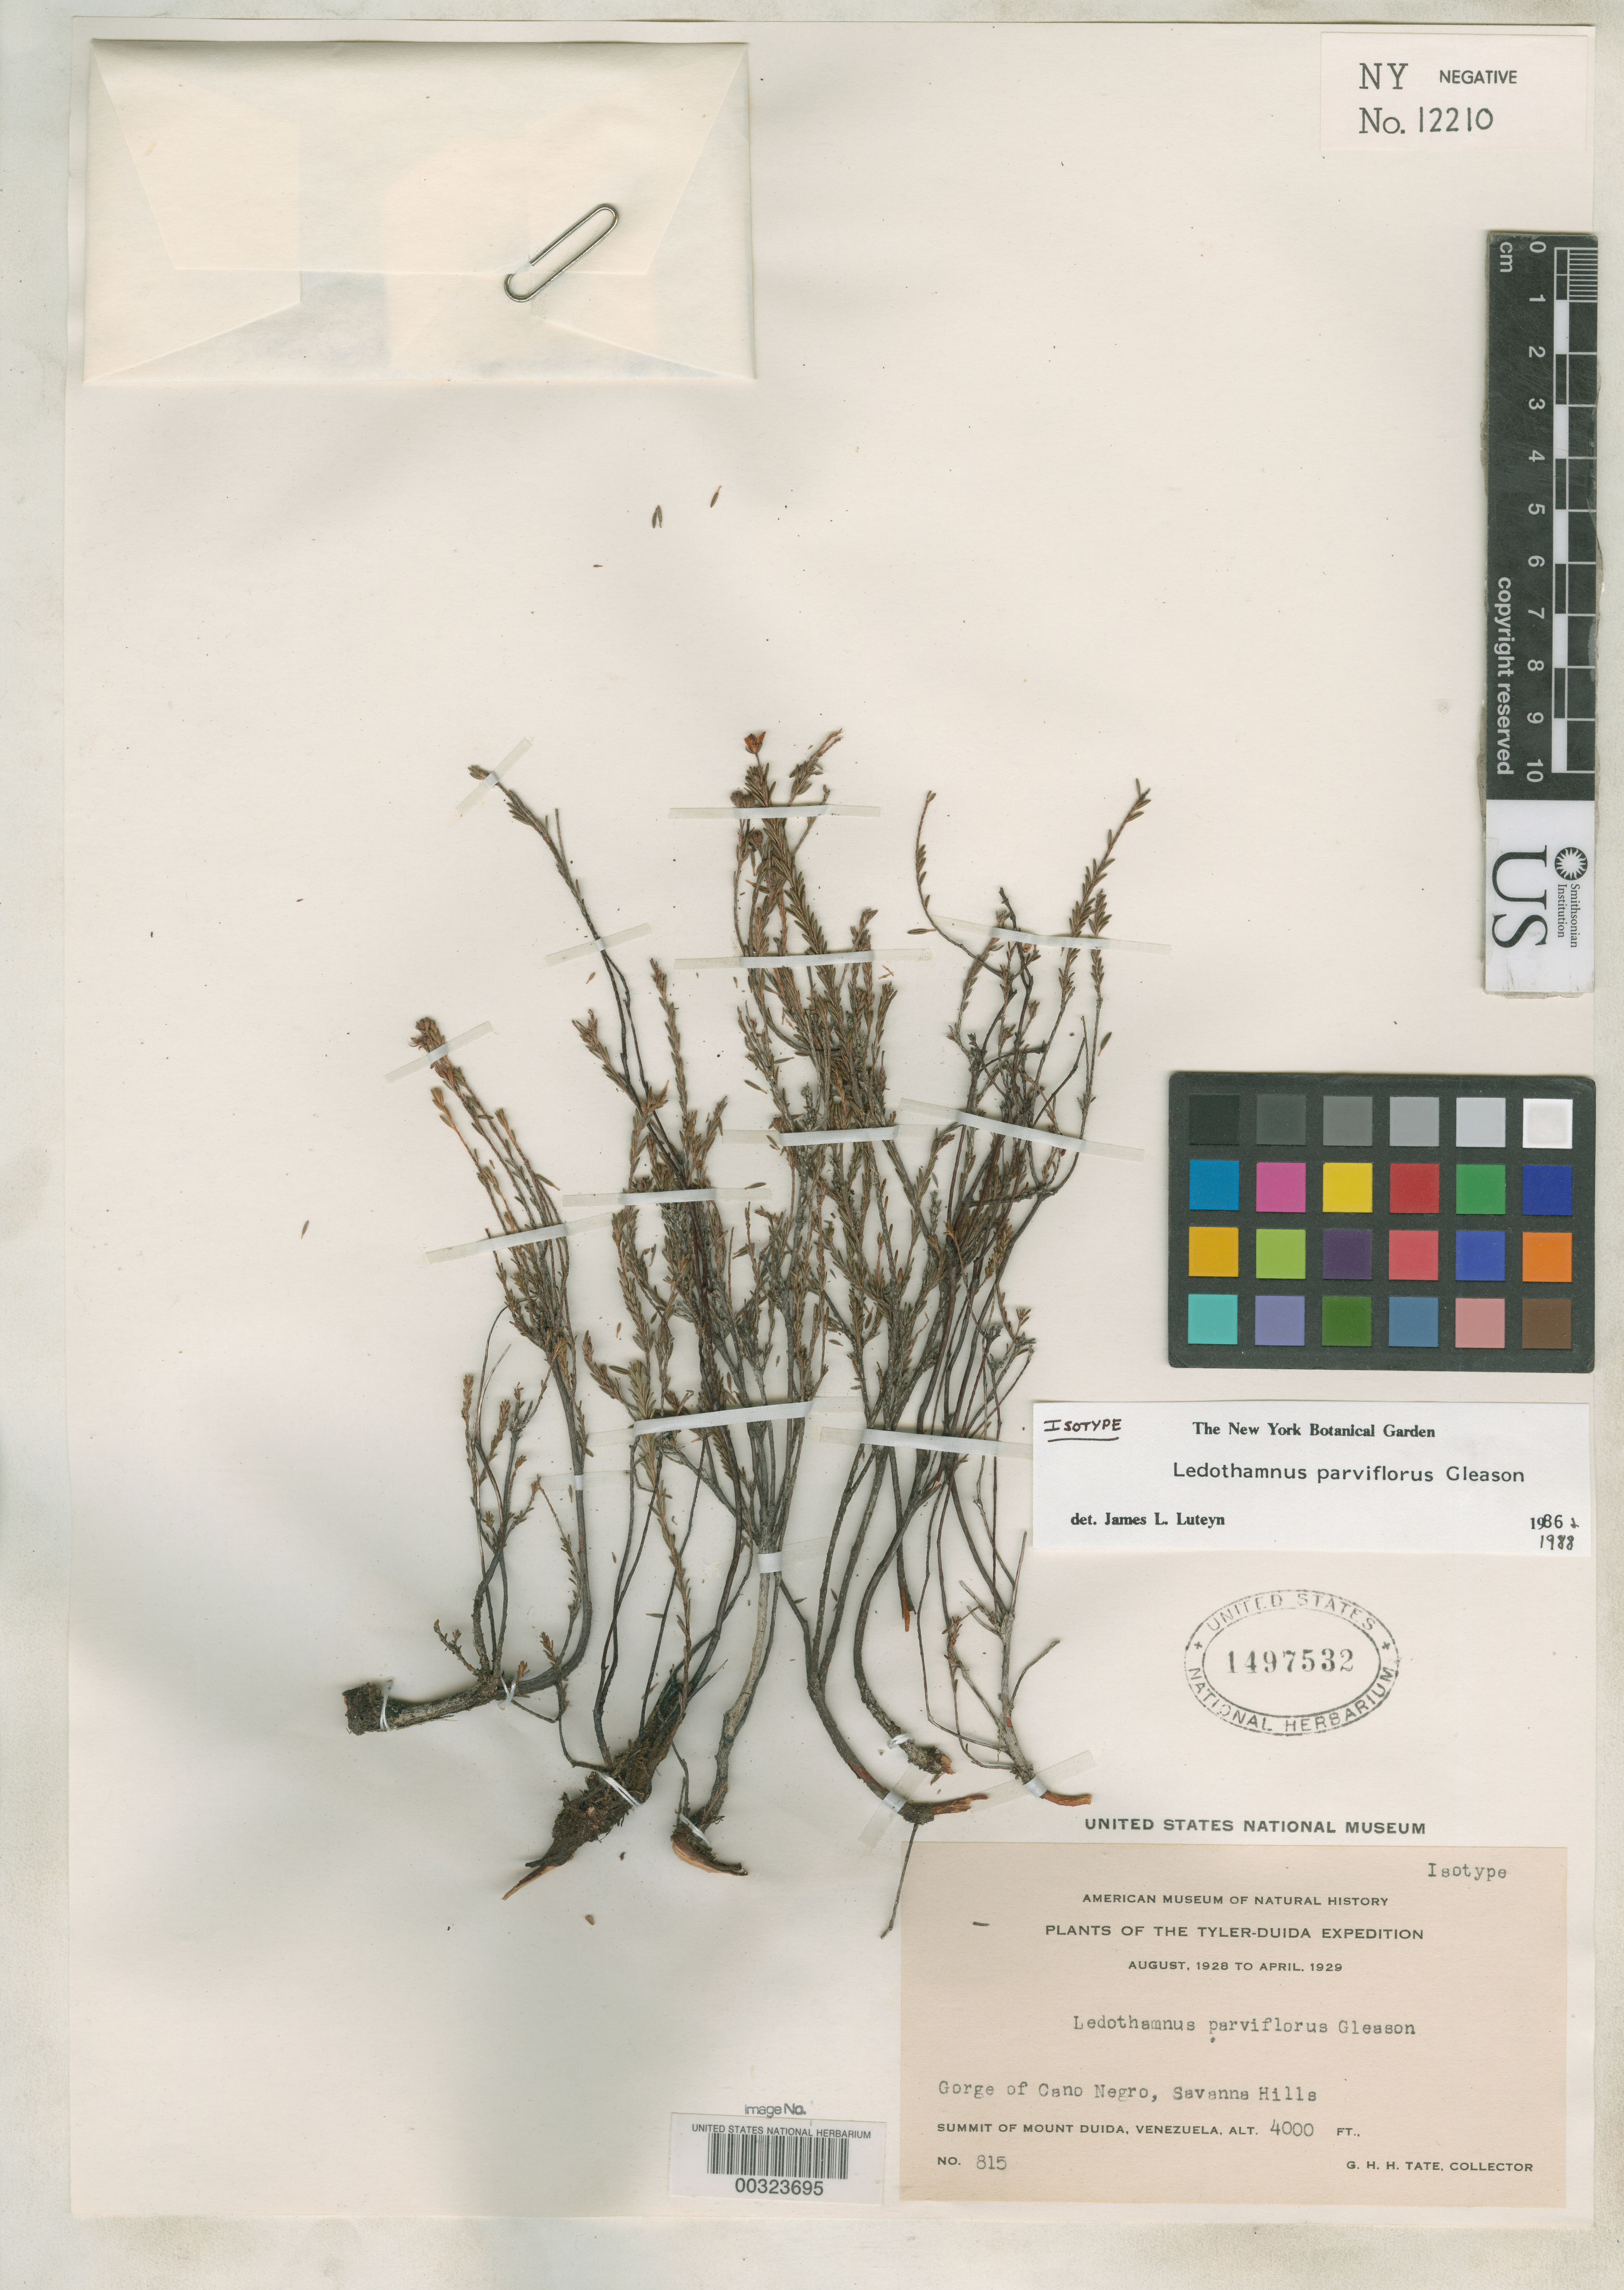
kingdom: Plantae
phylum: Tracheophyta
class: Magnoliopsida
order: Ericales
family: Ericaceae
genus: Ledothamnus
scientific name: Ledothamnus parviflorus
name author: Gleason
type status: Isotype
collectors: G. H. H.Tate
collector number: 815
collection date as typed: Aug 1928 to -- Oct 1929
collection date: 1928-08/1929-10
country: Venezuela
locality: Gorge of Cano Negro, savanna hills, summit of Mount Duida.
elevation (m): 1219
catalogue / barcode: US 1497532